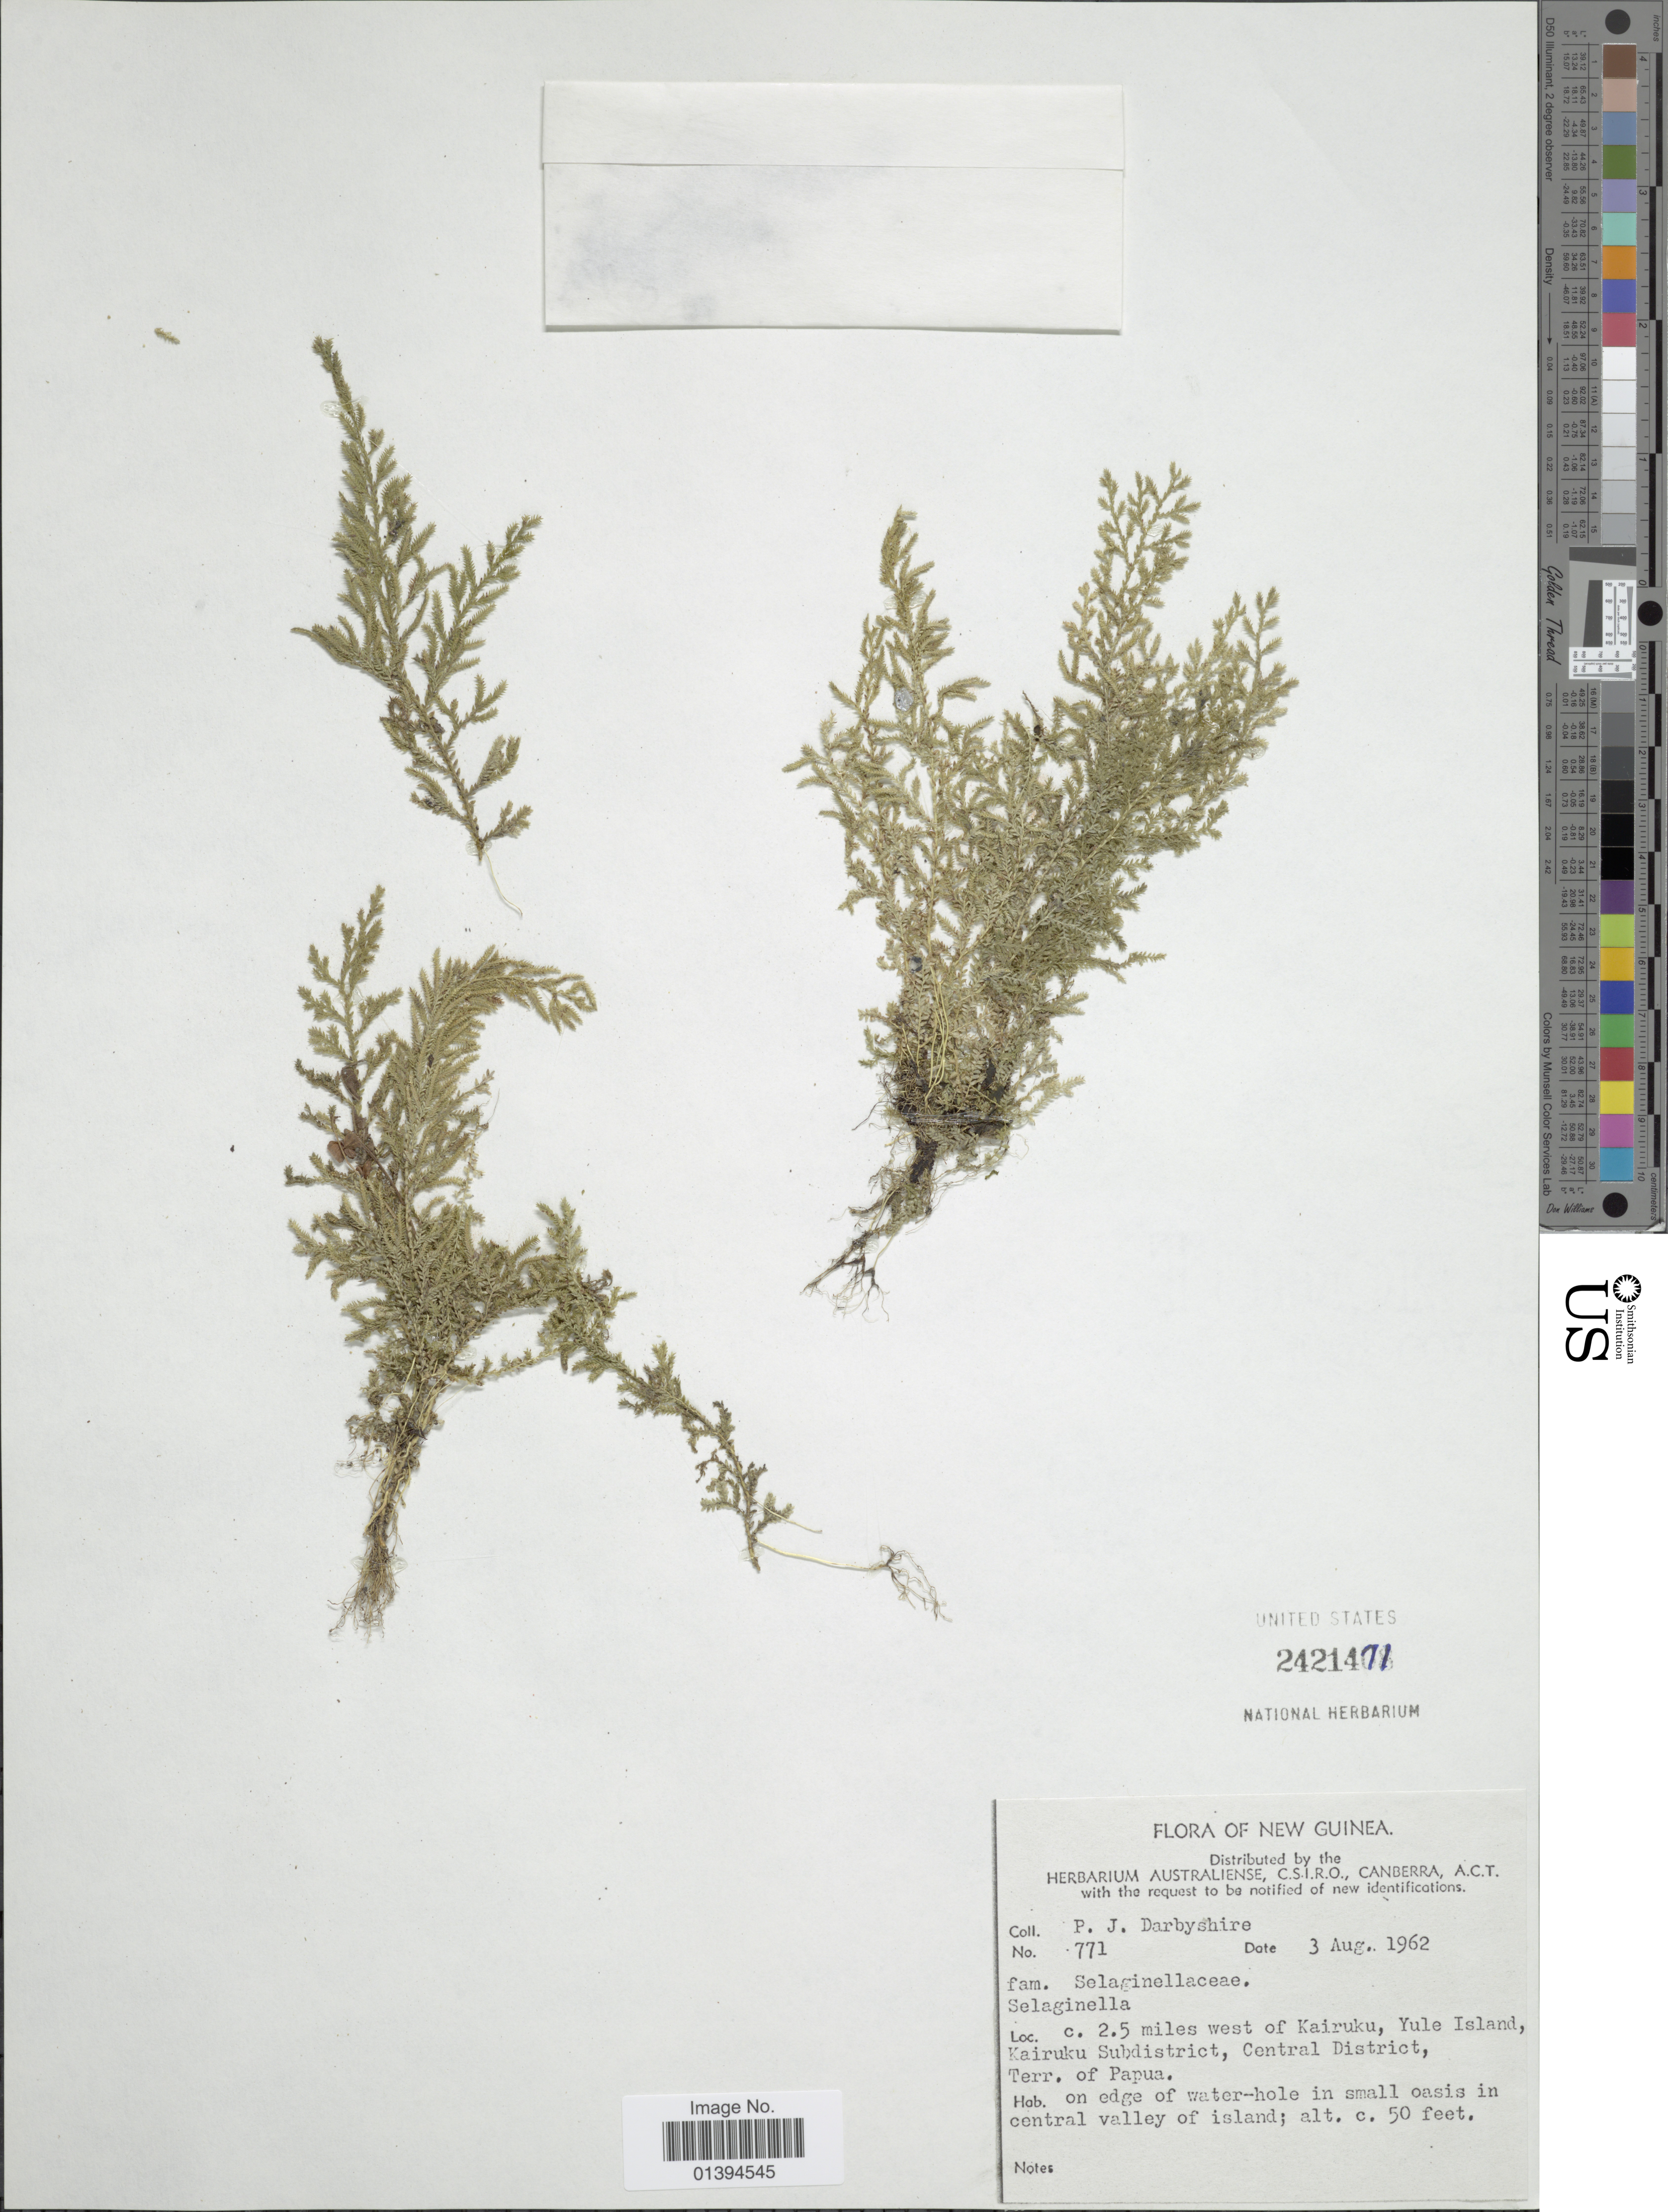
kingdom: Plantae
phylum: Tracheophyta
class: Lycopodiopsida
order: Selaginellales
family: Selaginellaceae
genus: Selaginella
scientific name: Selaginella sp.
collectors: P. Darbyshire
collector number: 771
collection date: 1962-08-03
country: Papua New Guinea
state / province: Central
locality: New Guinea, c. 2.5 miles west of Kairuku, Yule Island, Kairuku Subdistrict, Terr. of Papua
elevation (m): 15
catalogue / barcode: US 2421471